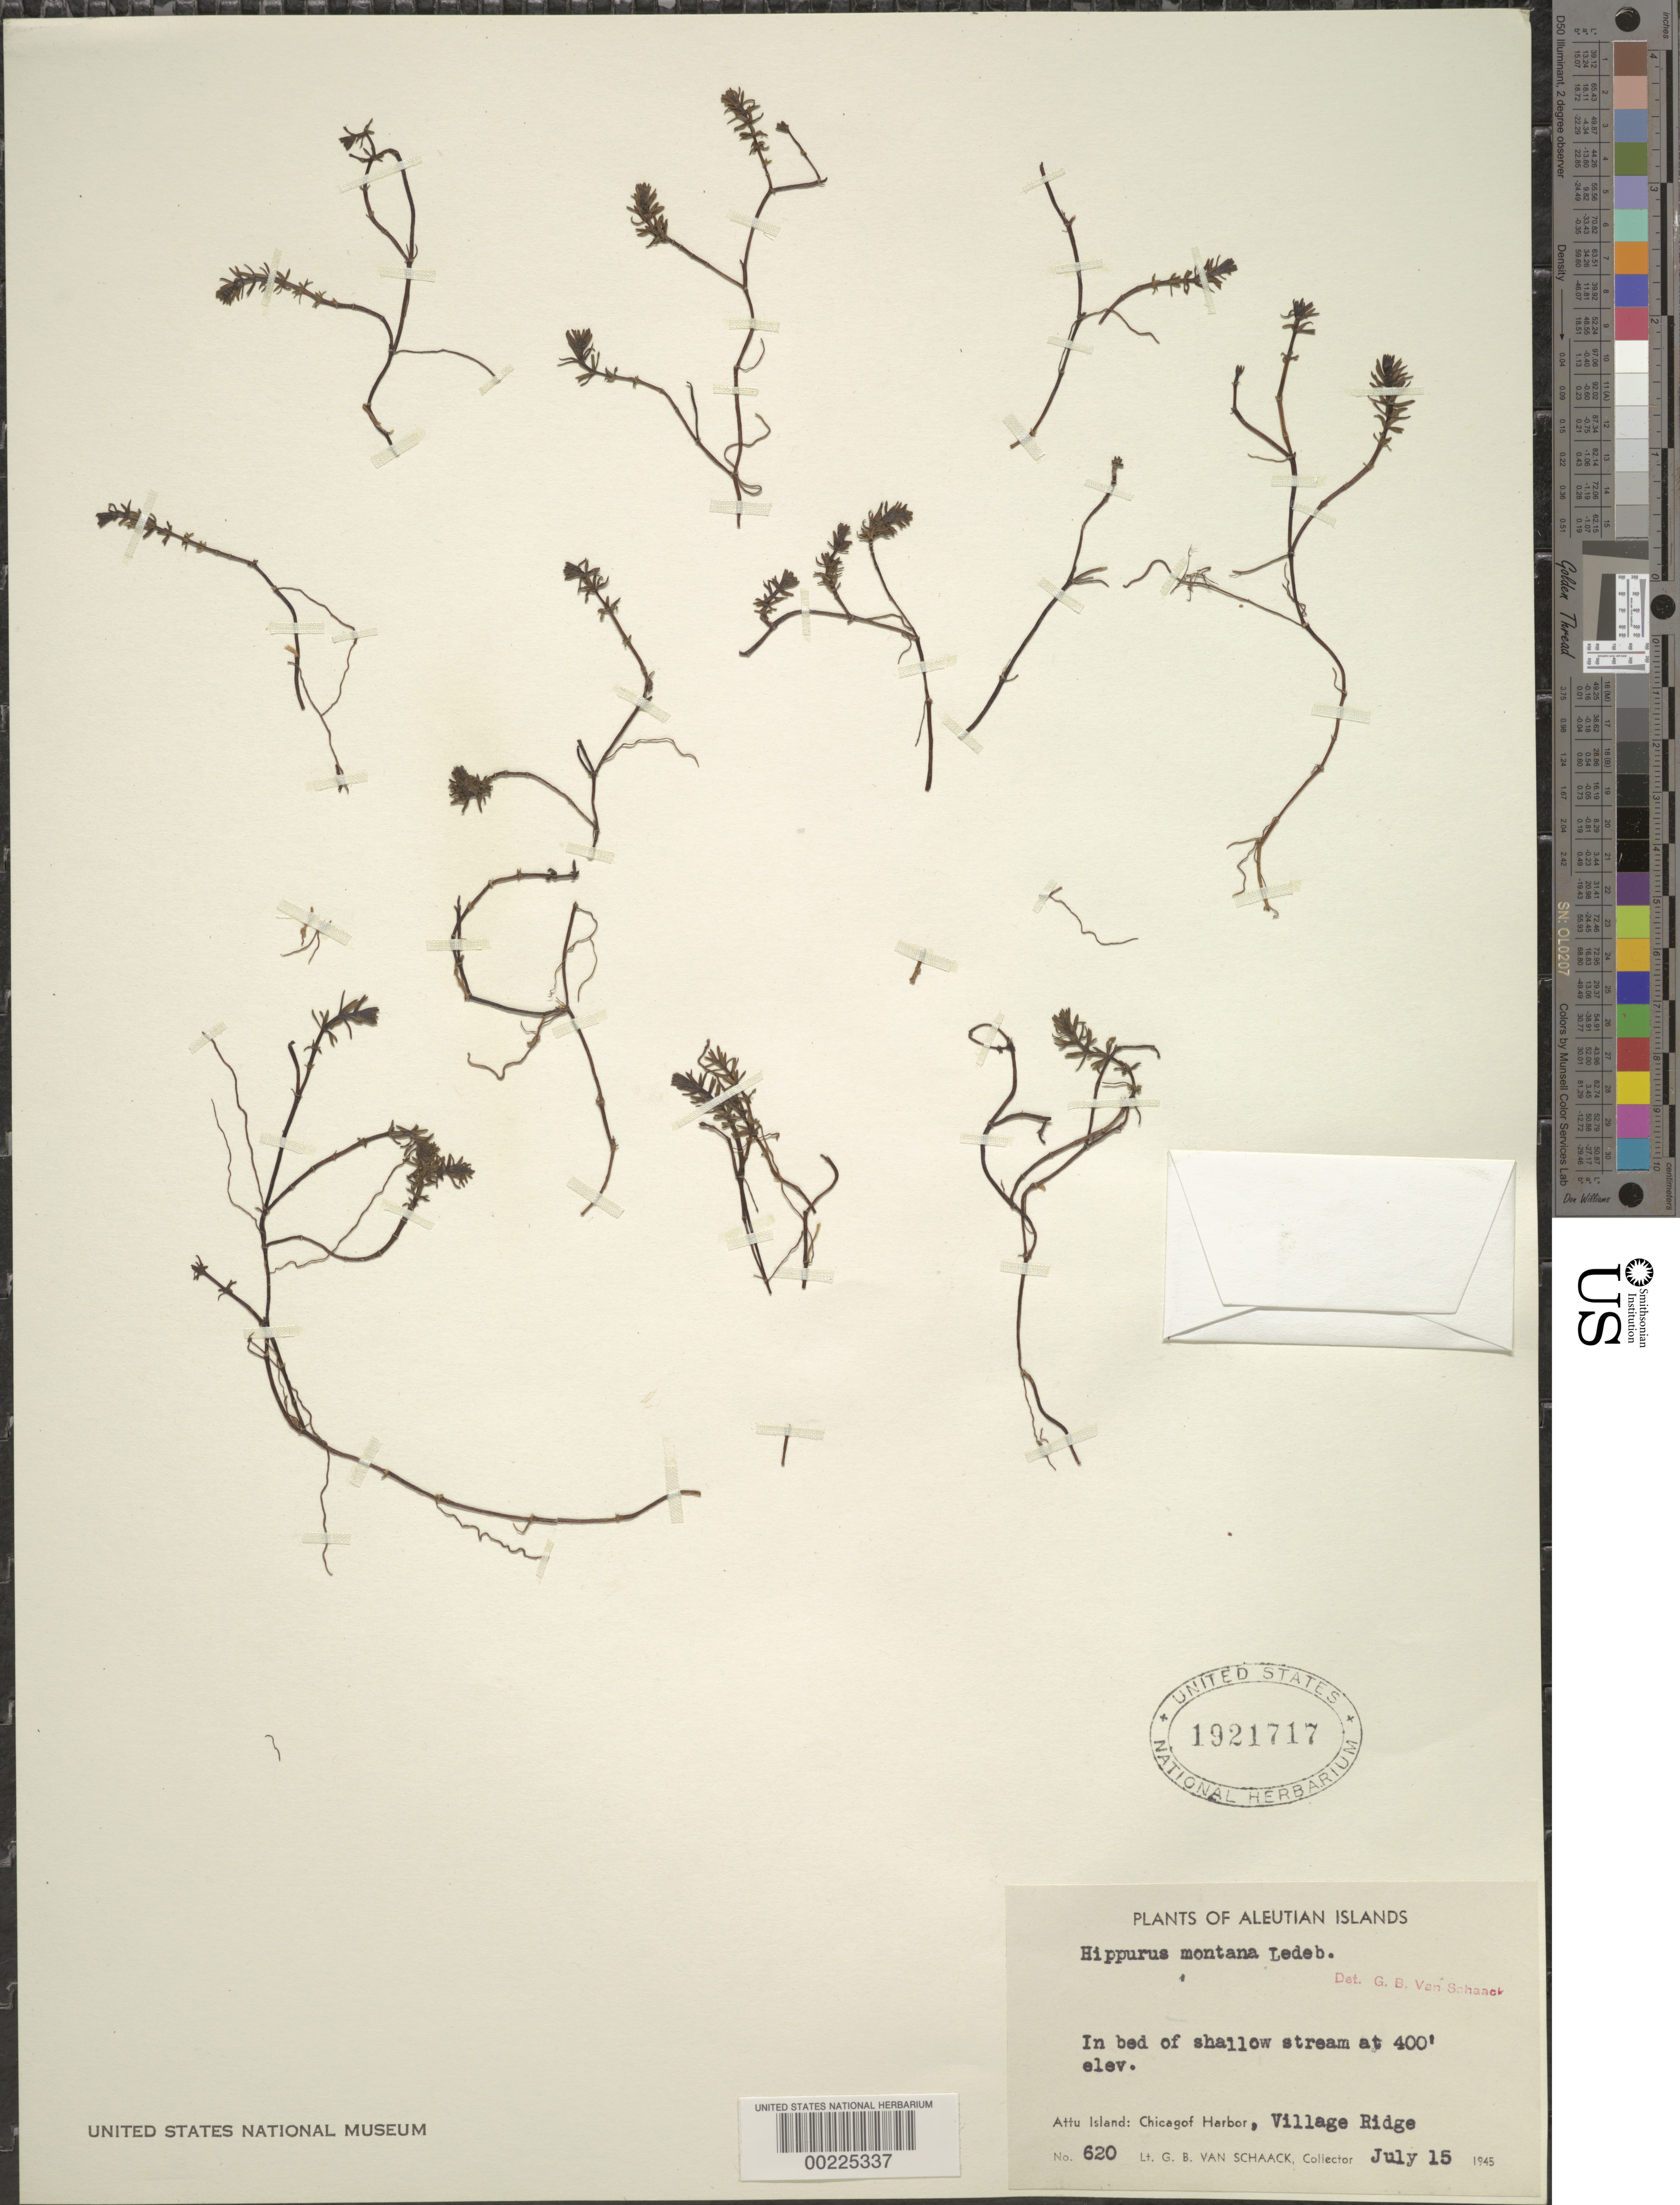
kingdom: Plantae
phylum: Tracheophyta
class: Magnoliopsida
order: Lamiales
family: Plantaginaceae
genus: Hippuris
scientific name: Hippuris montana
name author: Ledeb. ex Rchb.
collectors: G. Van Schaack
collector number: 620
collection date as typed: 15 Jul 1945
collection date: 1945-07-15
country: United States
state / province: Alaska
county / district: Aleutians West Census Area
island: Attu Island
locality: Aleutian islands: attu island: chicagof harbor, village ridge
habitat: In bed of shallow stream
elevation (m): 122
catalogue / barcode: US 1921717